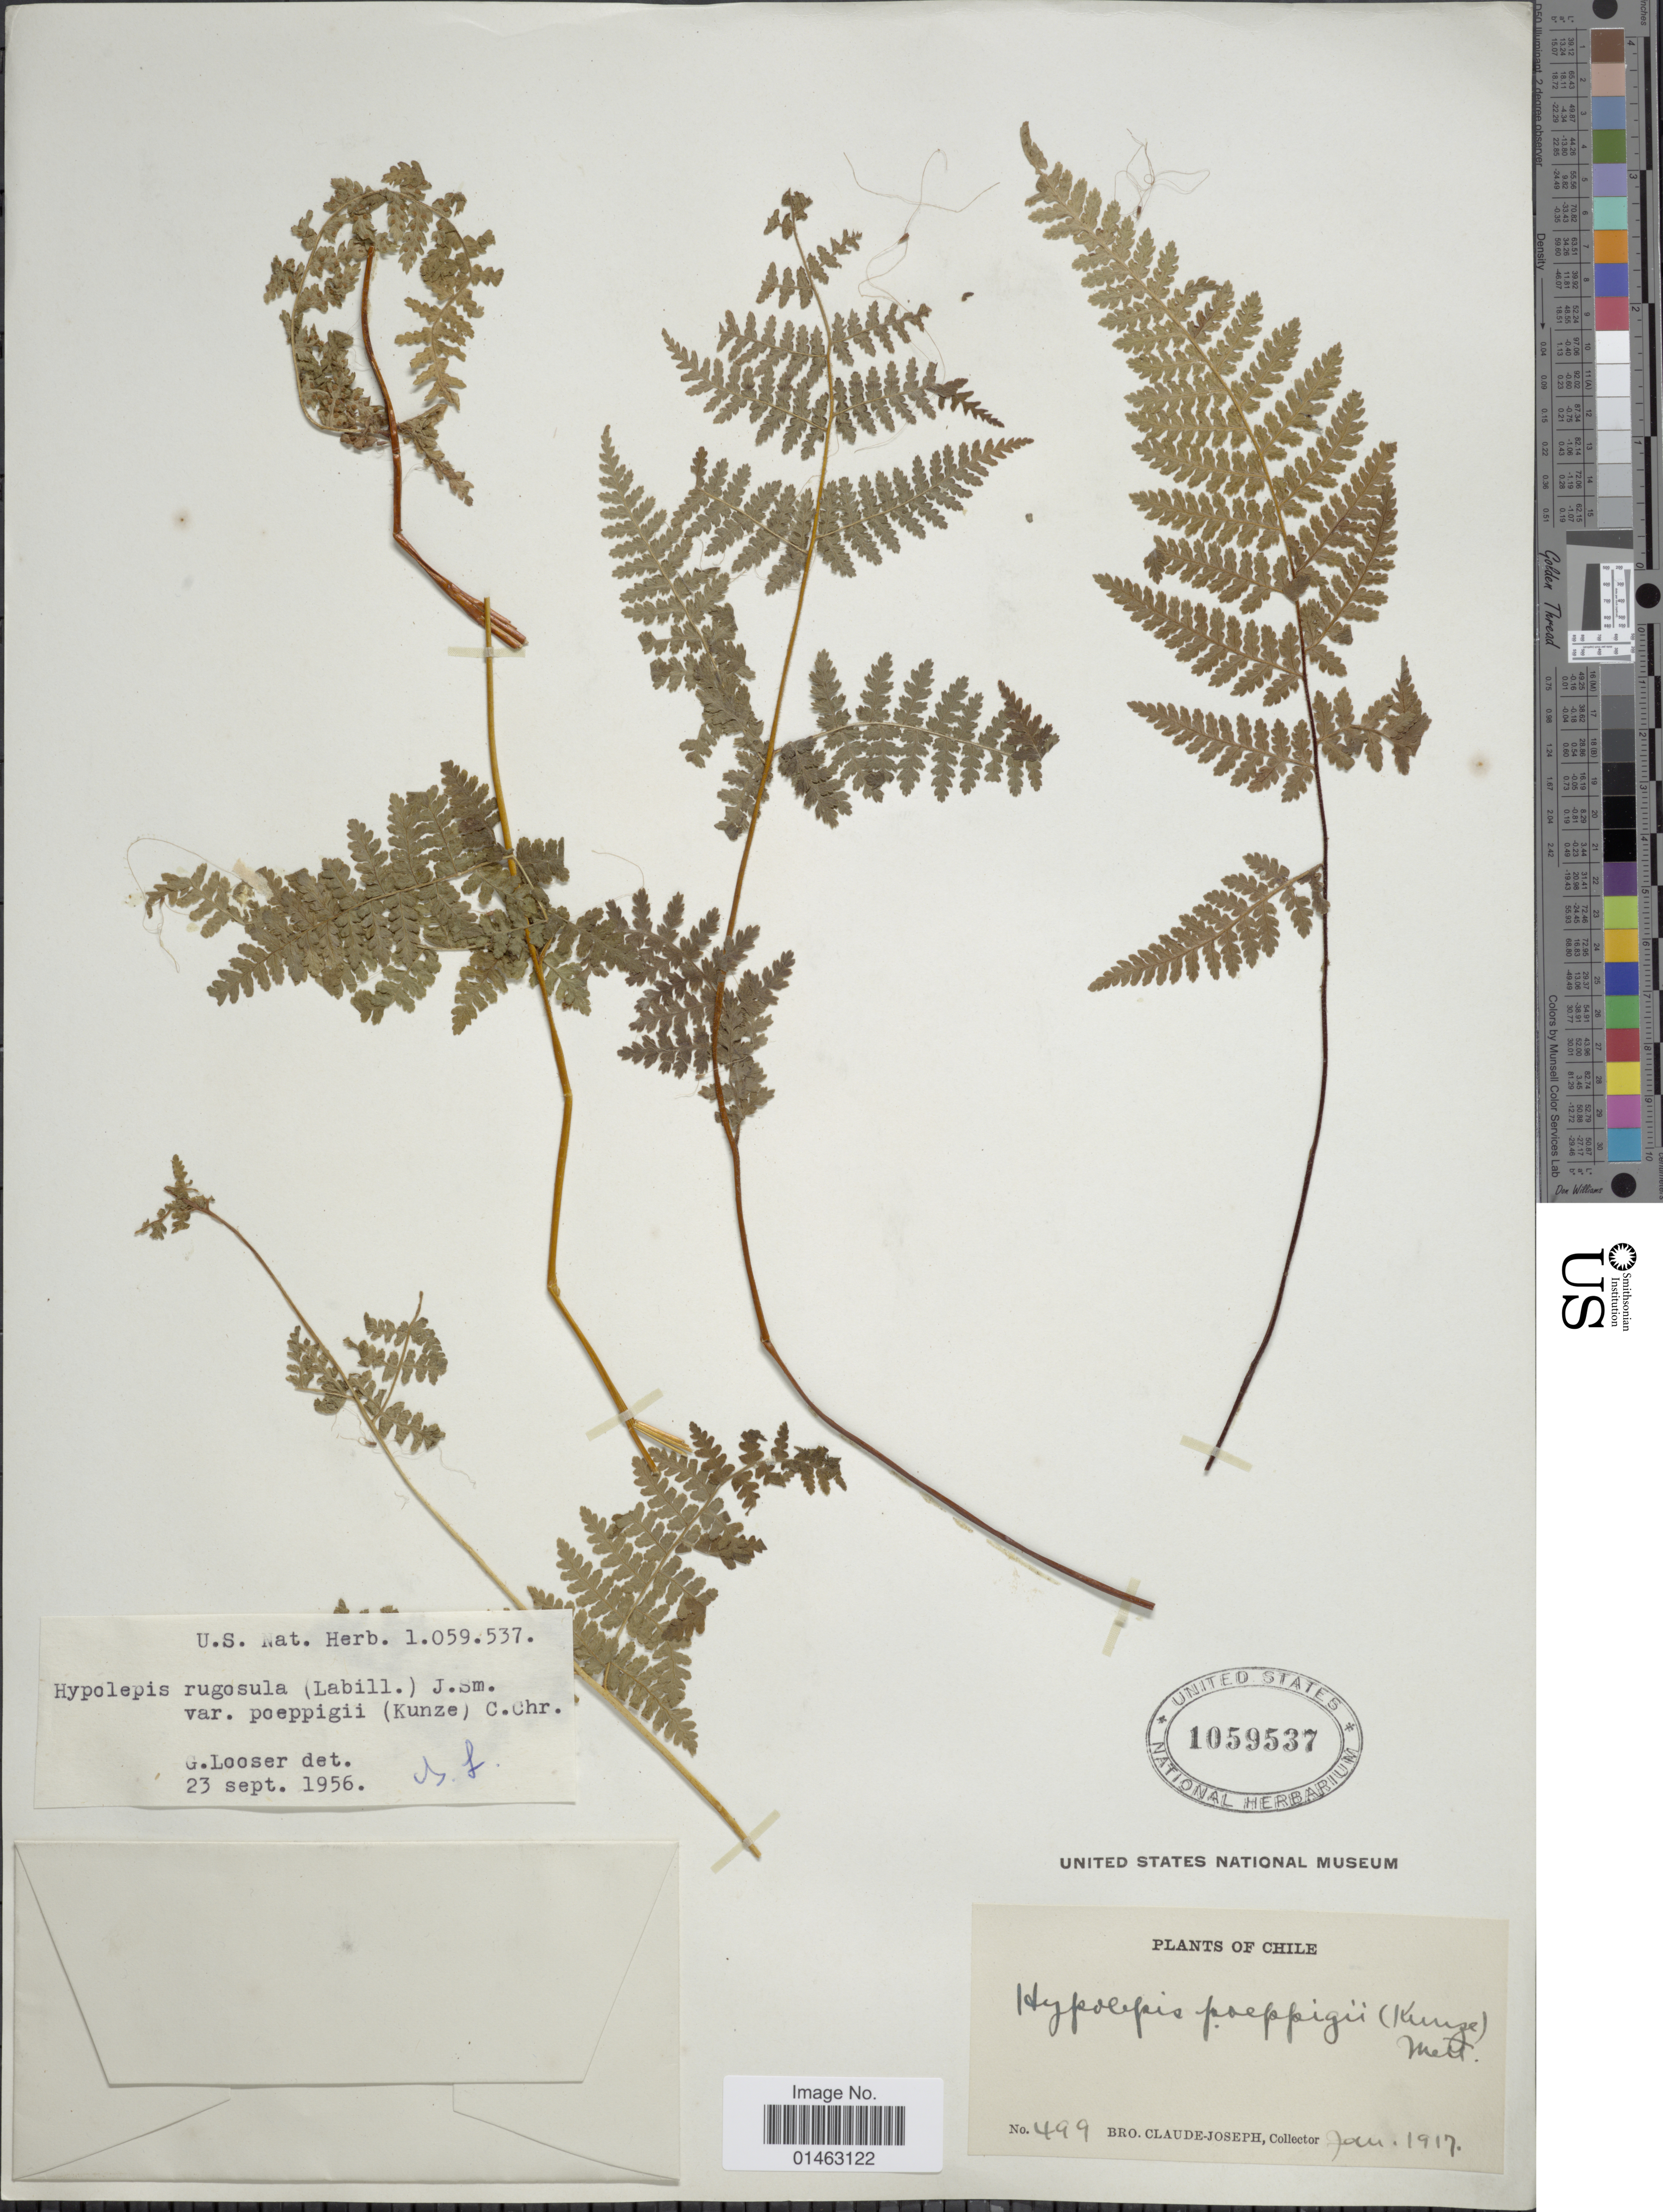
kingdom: Plantae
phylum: Tracheophyta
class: Polypodiopsida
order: Polypodiales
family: Dennstaedtiaceae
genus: Hypolepis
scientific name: Hypolepis rugosula var. poeppigii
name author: C. Chr. ex Skottsb.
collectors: Bro. Claude-Joseph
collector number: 199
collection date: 1917-01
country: Chile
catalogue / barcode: US 1059537